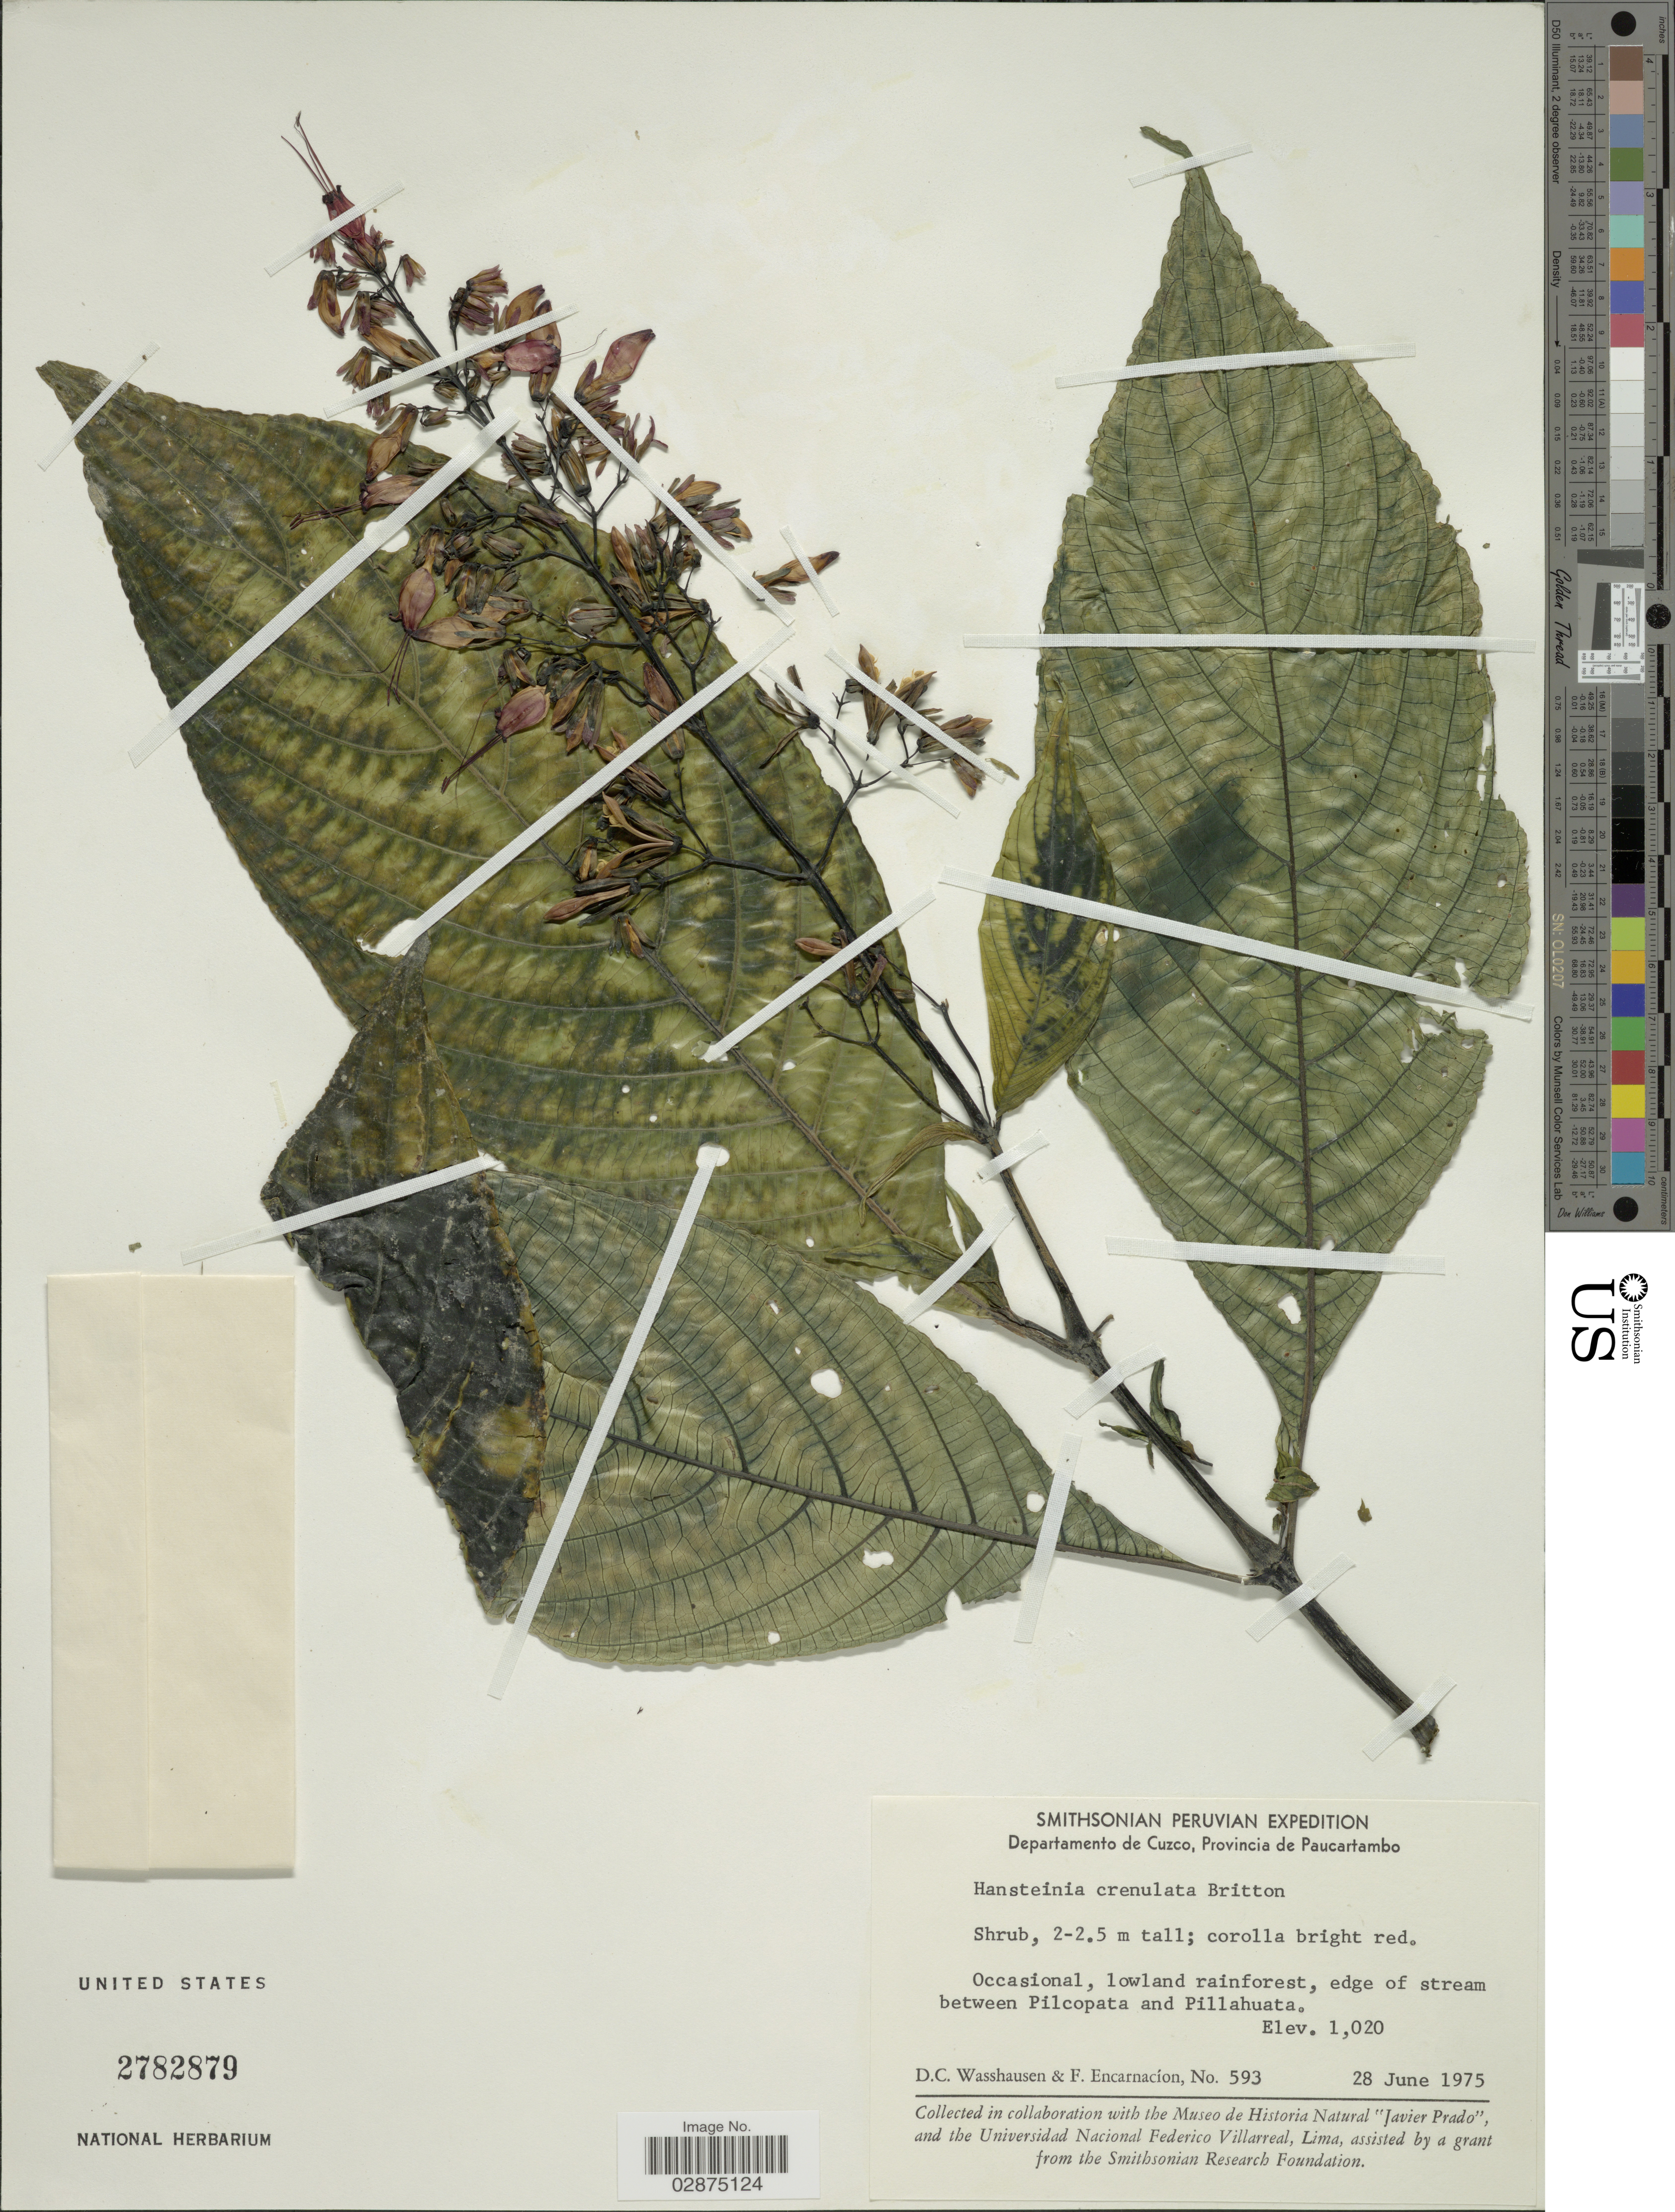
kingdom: Plantae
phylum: Tracheophyta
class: Magnoliopsida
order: Lamiales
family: Acanthaceae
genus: Hansteinia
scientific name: Hansteinia crenulata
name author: Britton ex Rusby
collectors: D. C. Wasshausen & F. Encarnación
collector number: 593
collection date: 1975-06-28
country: Peru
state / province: Cusco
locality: Departamento de Cuzco, Provincia de Paucartambo. Occasional, lowland rainforest, edge of stream between Pilcopata and Pillahuata.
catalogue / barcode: US 2782879